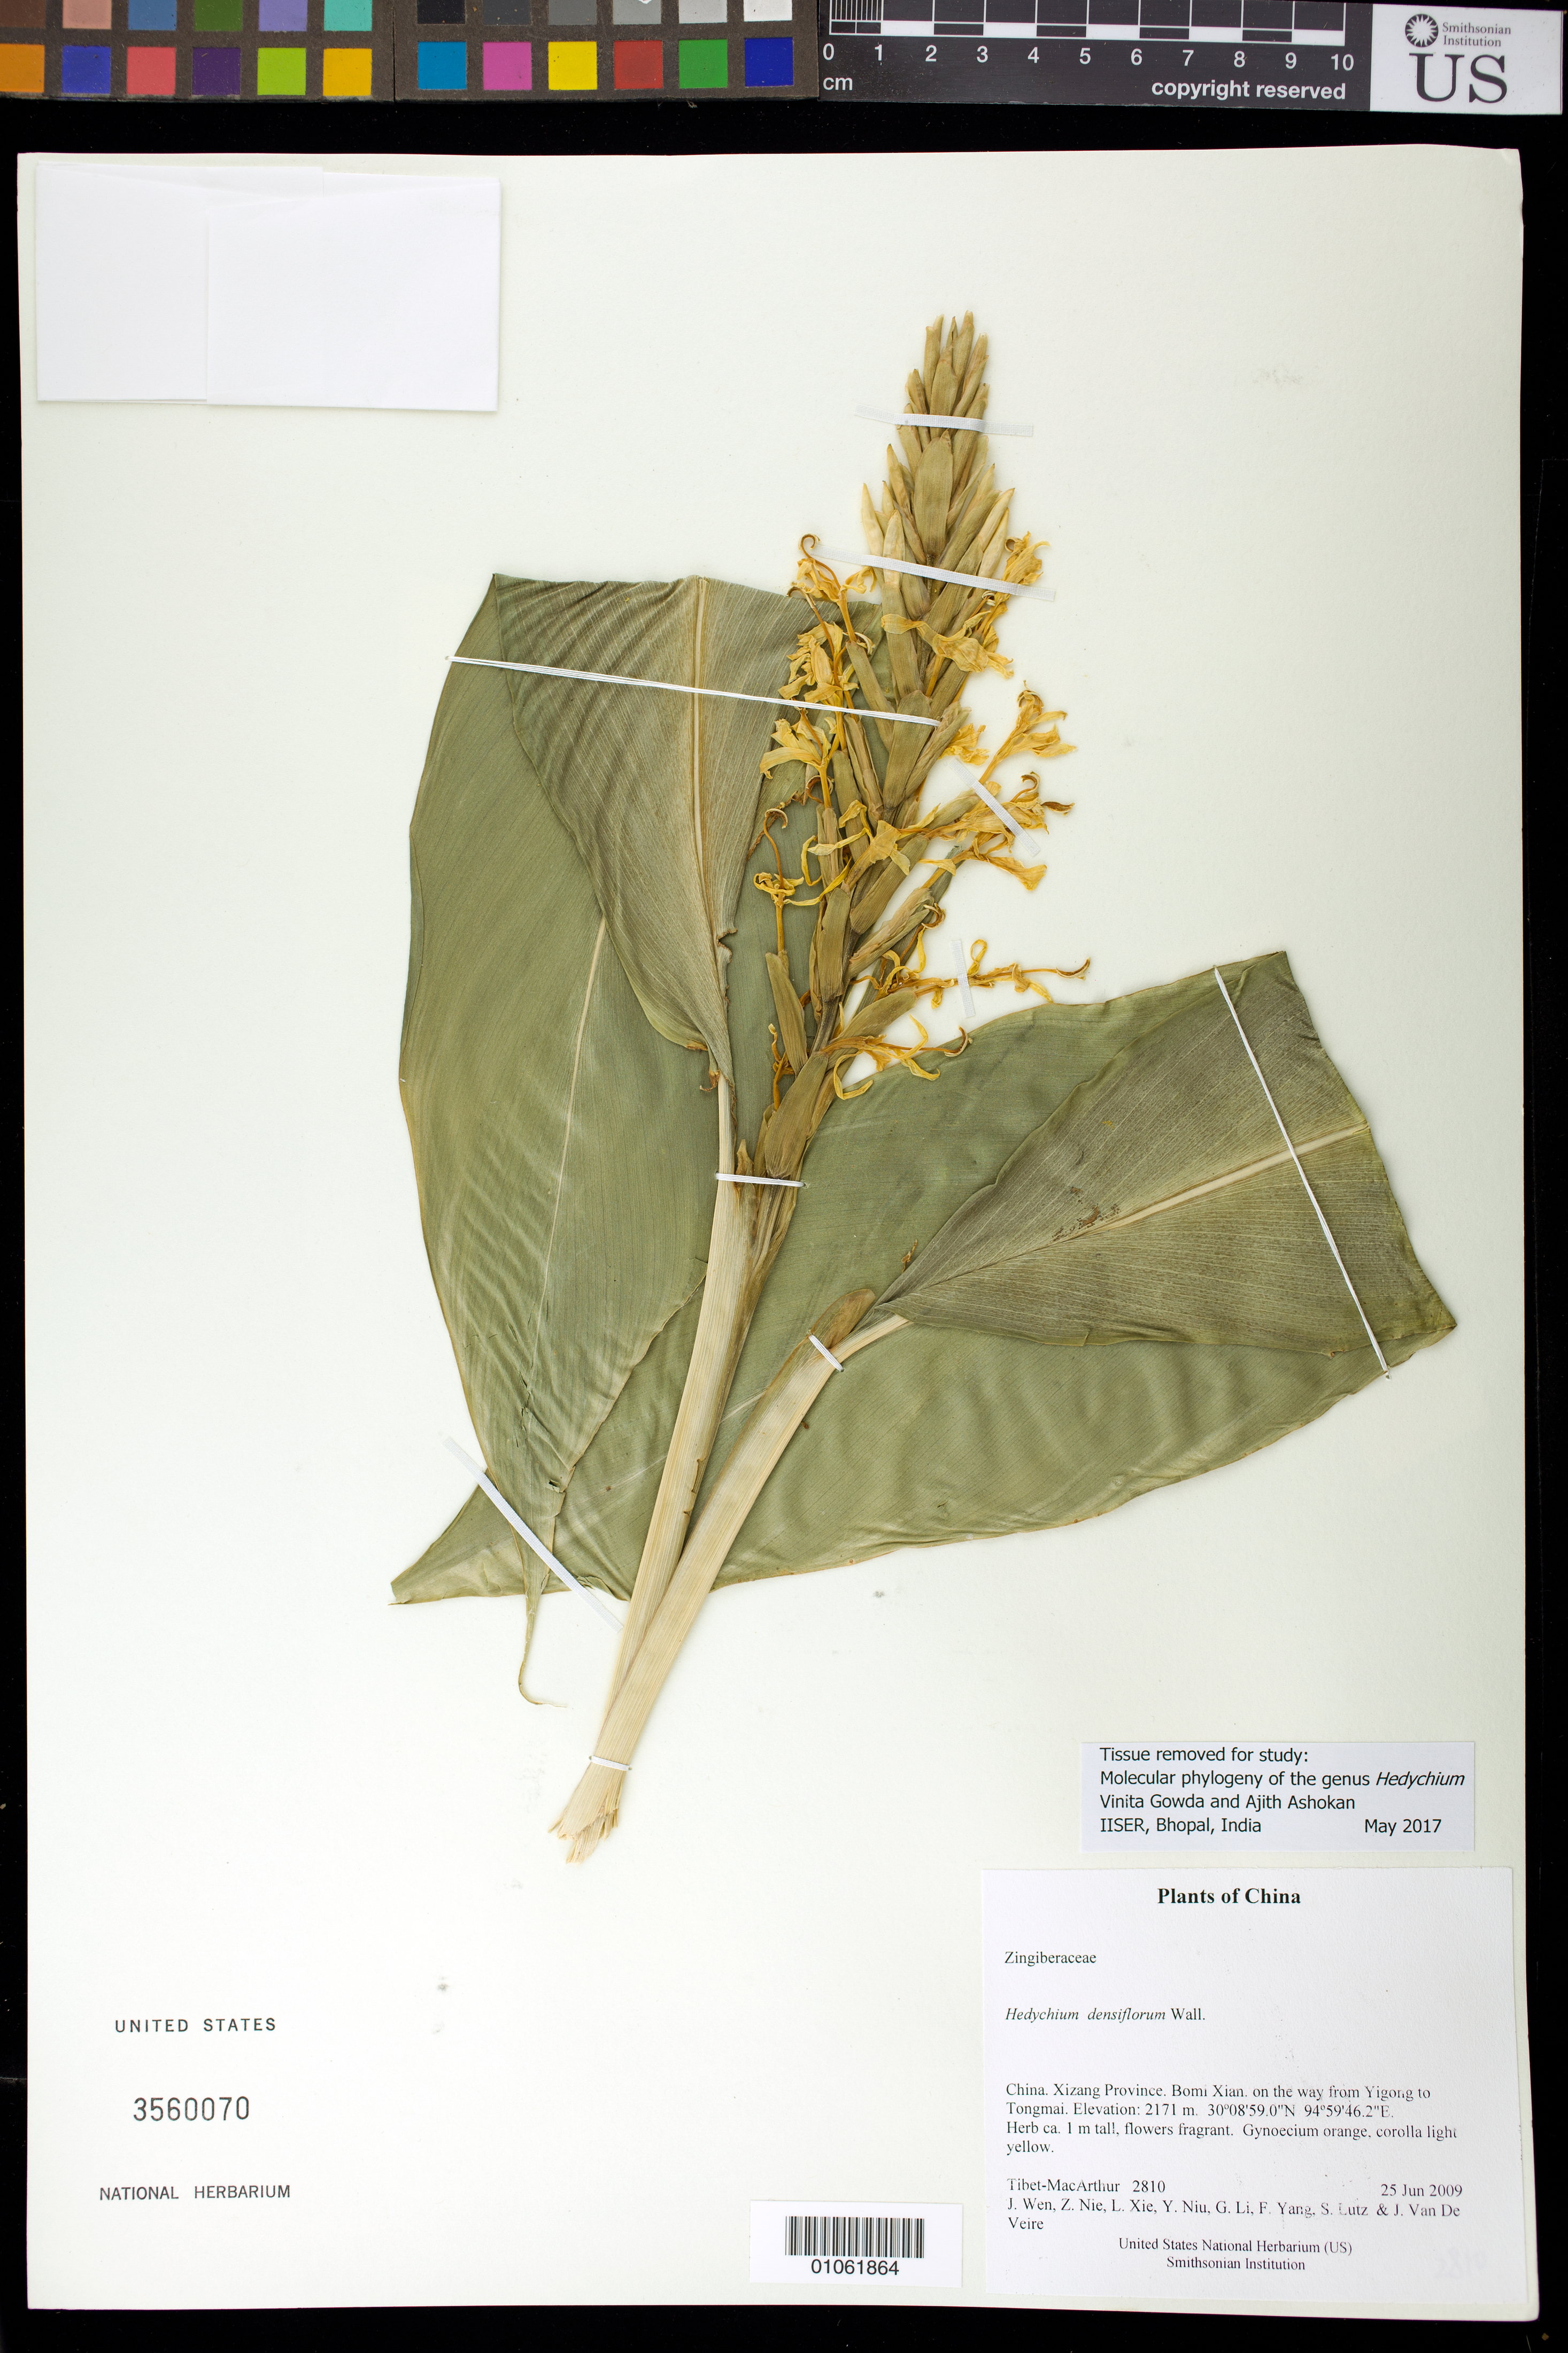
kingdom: Plantae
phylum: Tracheophyta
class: Liliopsida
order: Zingiberales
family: Zingiberaceae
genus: Hedychium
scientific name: Hedychium densiflorum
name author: Wall.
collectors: Tibet-MacArthur, J. Wen, Z. Nie, L. Xie, Y. Niu, G. Li, F. Yang, S. Lutz & J. Van De Veire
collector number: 2810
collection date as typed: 25 Jun 2009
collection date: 2009-06-25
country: China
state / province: Xizang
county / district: Bomi Xian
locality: on the way from Yigong to Tongmai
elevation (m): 2171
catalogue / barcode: US 3560070